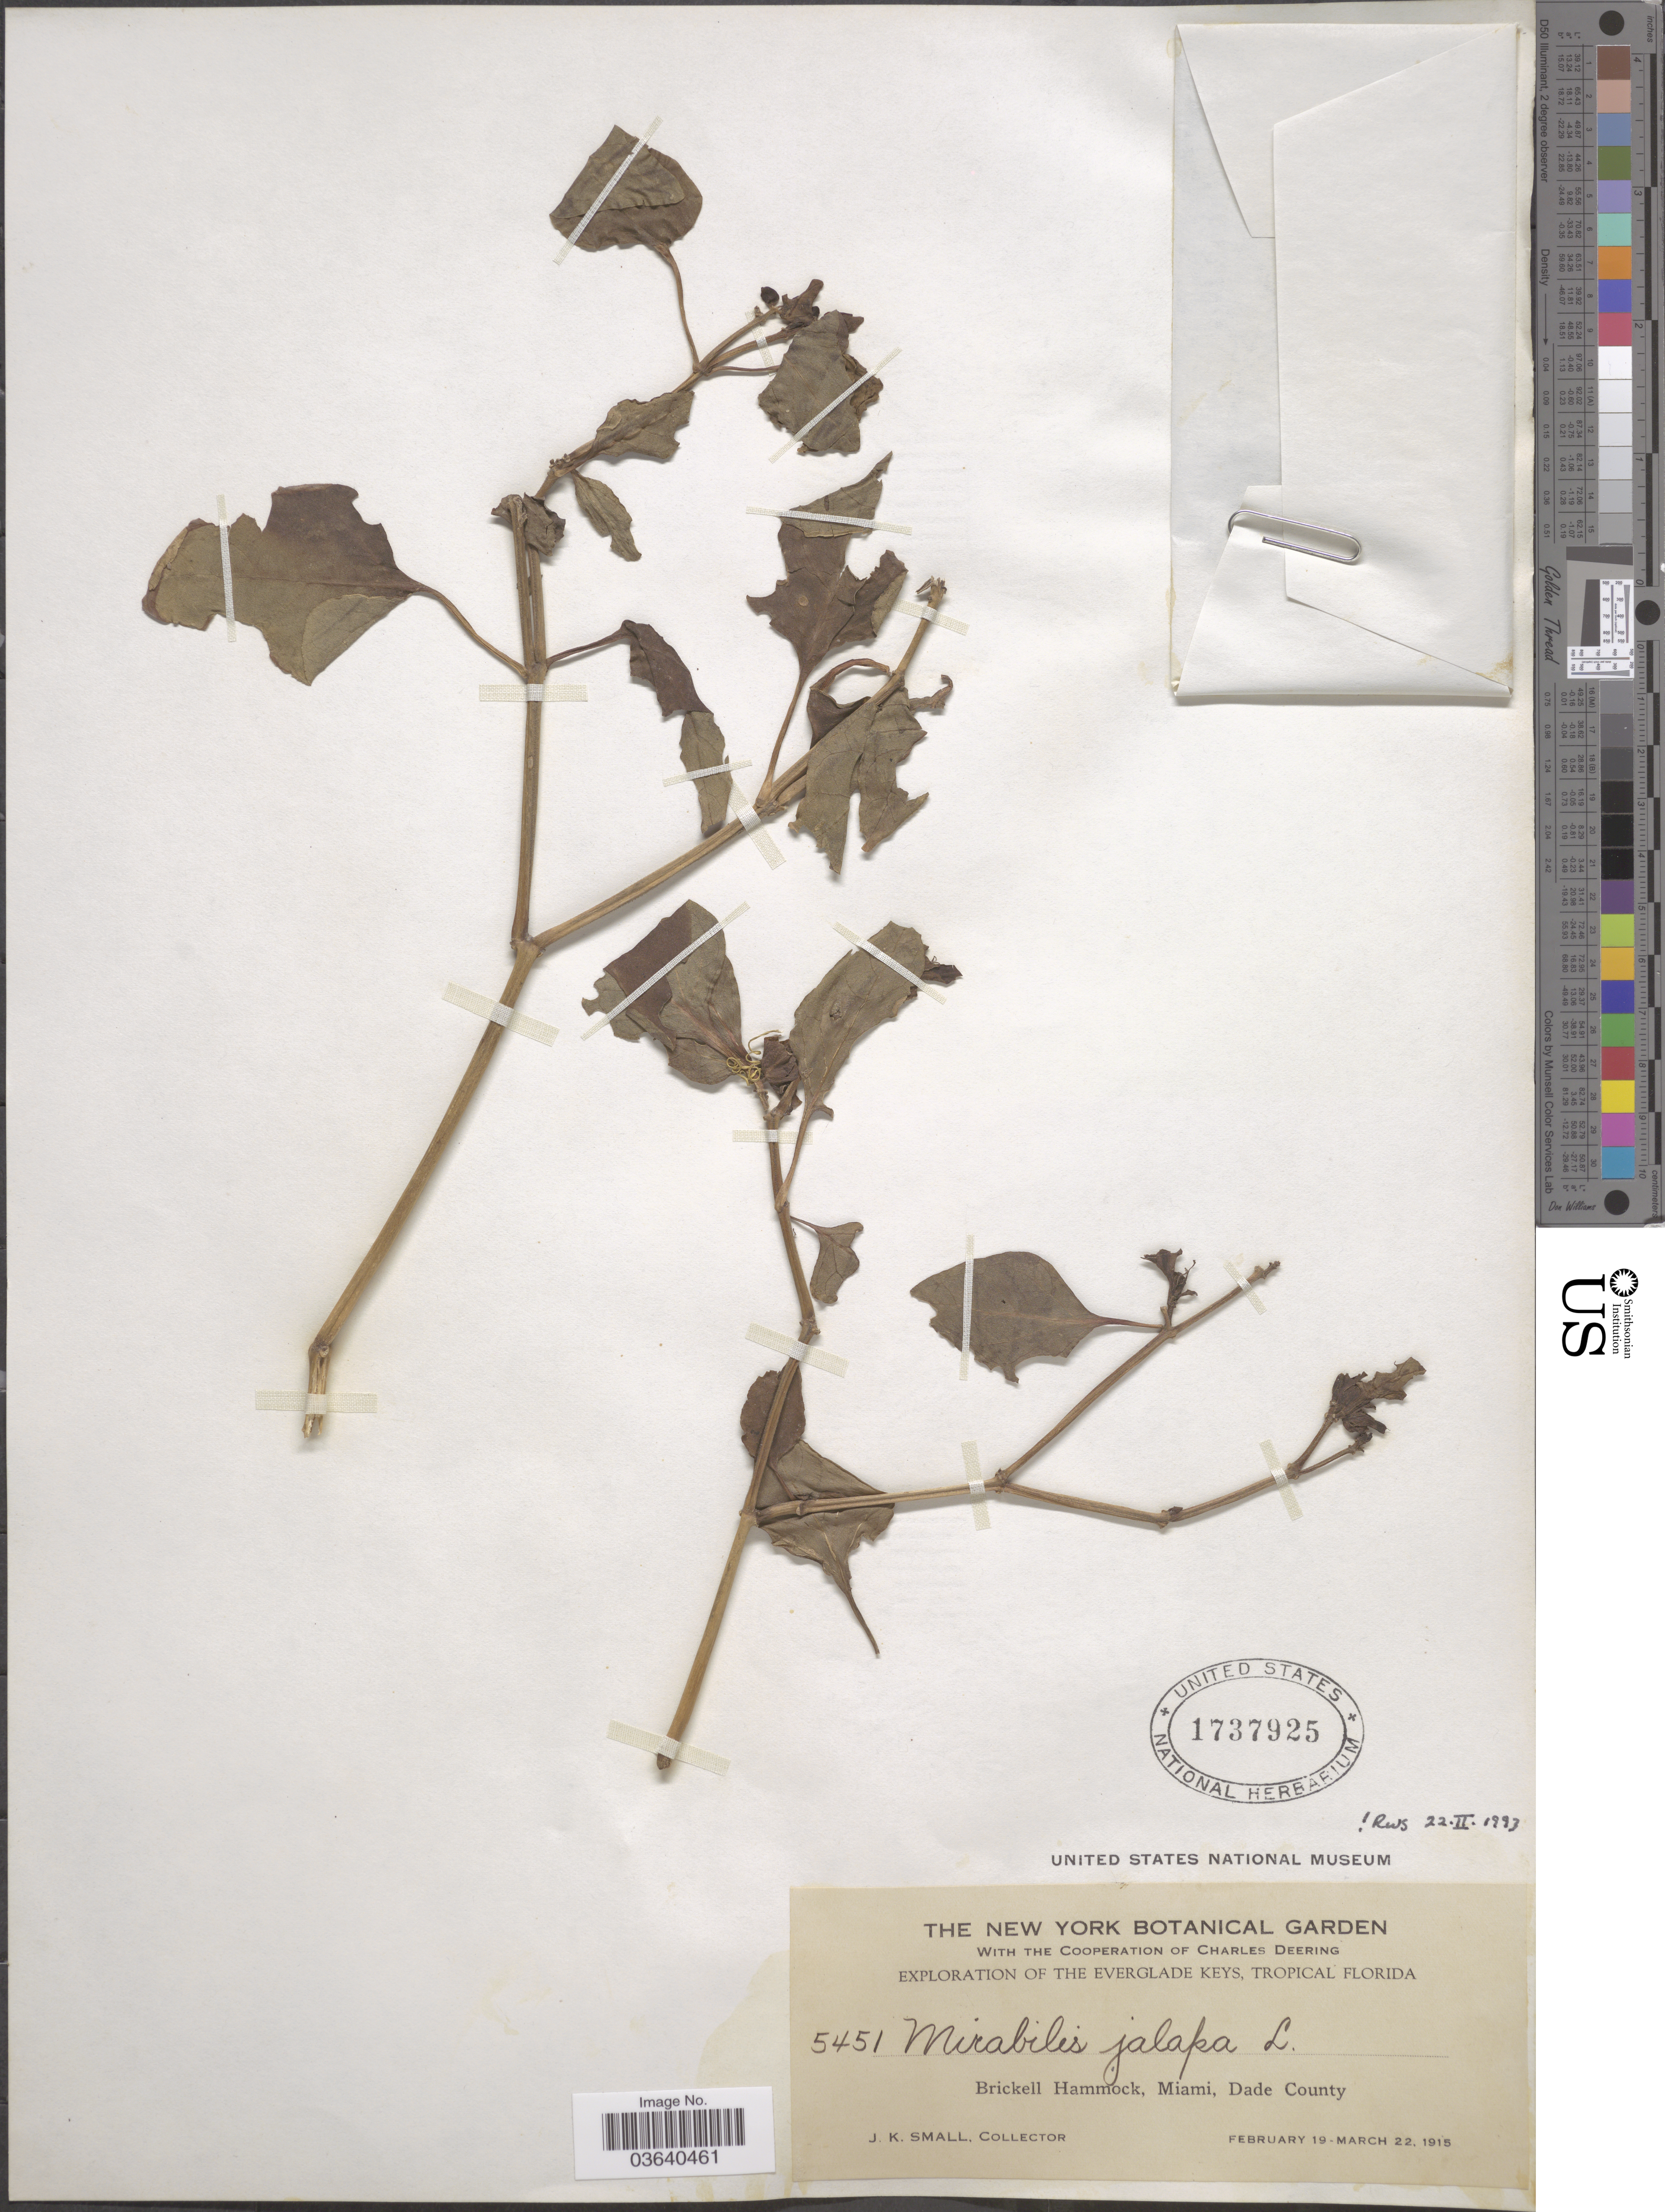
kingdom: Plantae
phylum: Tracheophyta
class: Magnoliopsida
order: Caryophyllales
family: Nyctaginaceae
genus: Mirabilis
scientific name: Mirabilis jalapa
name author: L.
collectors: J. K. Small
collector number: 5451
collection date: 1915-02-19/1915-03-22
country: United States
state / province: Florida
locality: The Everglade Keys, Tropical Florida. Brickell Hammock, Miami, Dade County.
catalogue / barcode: US 1737925